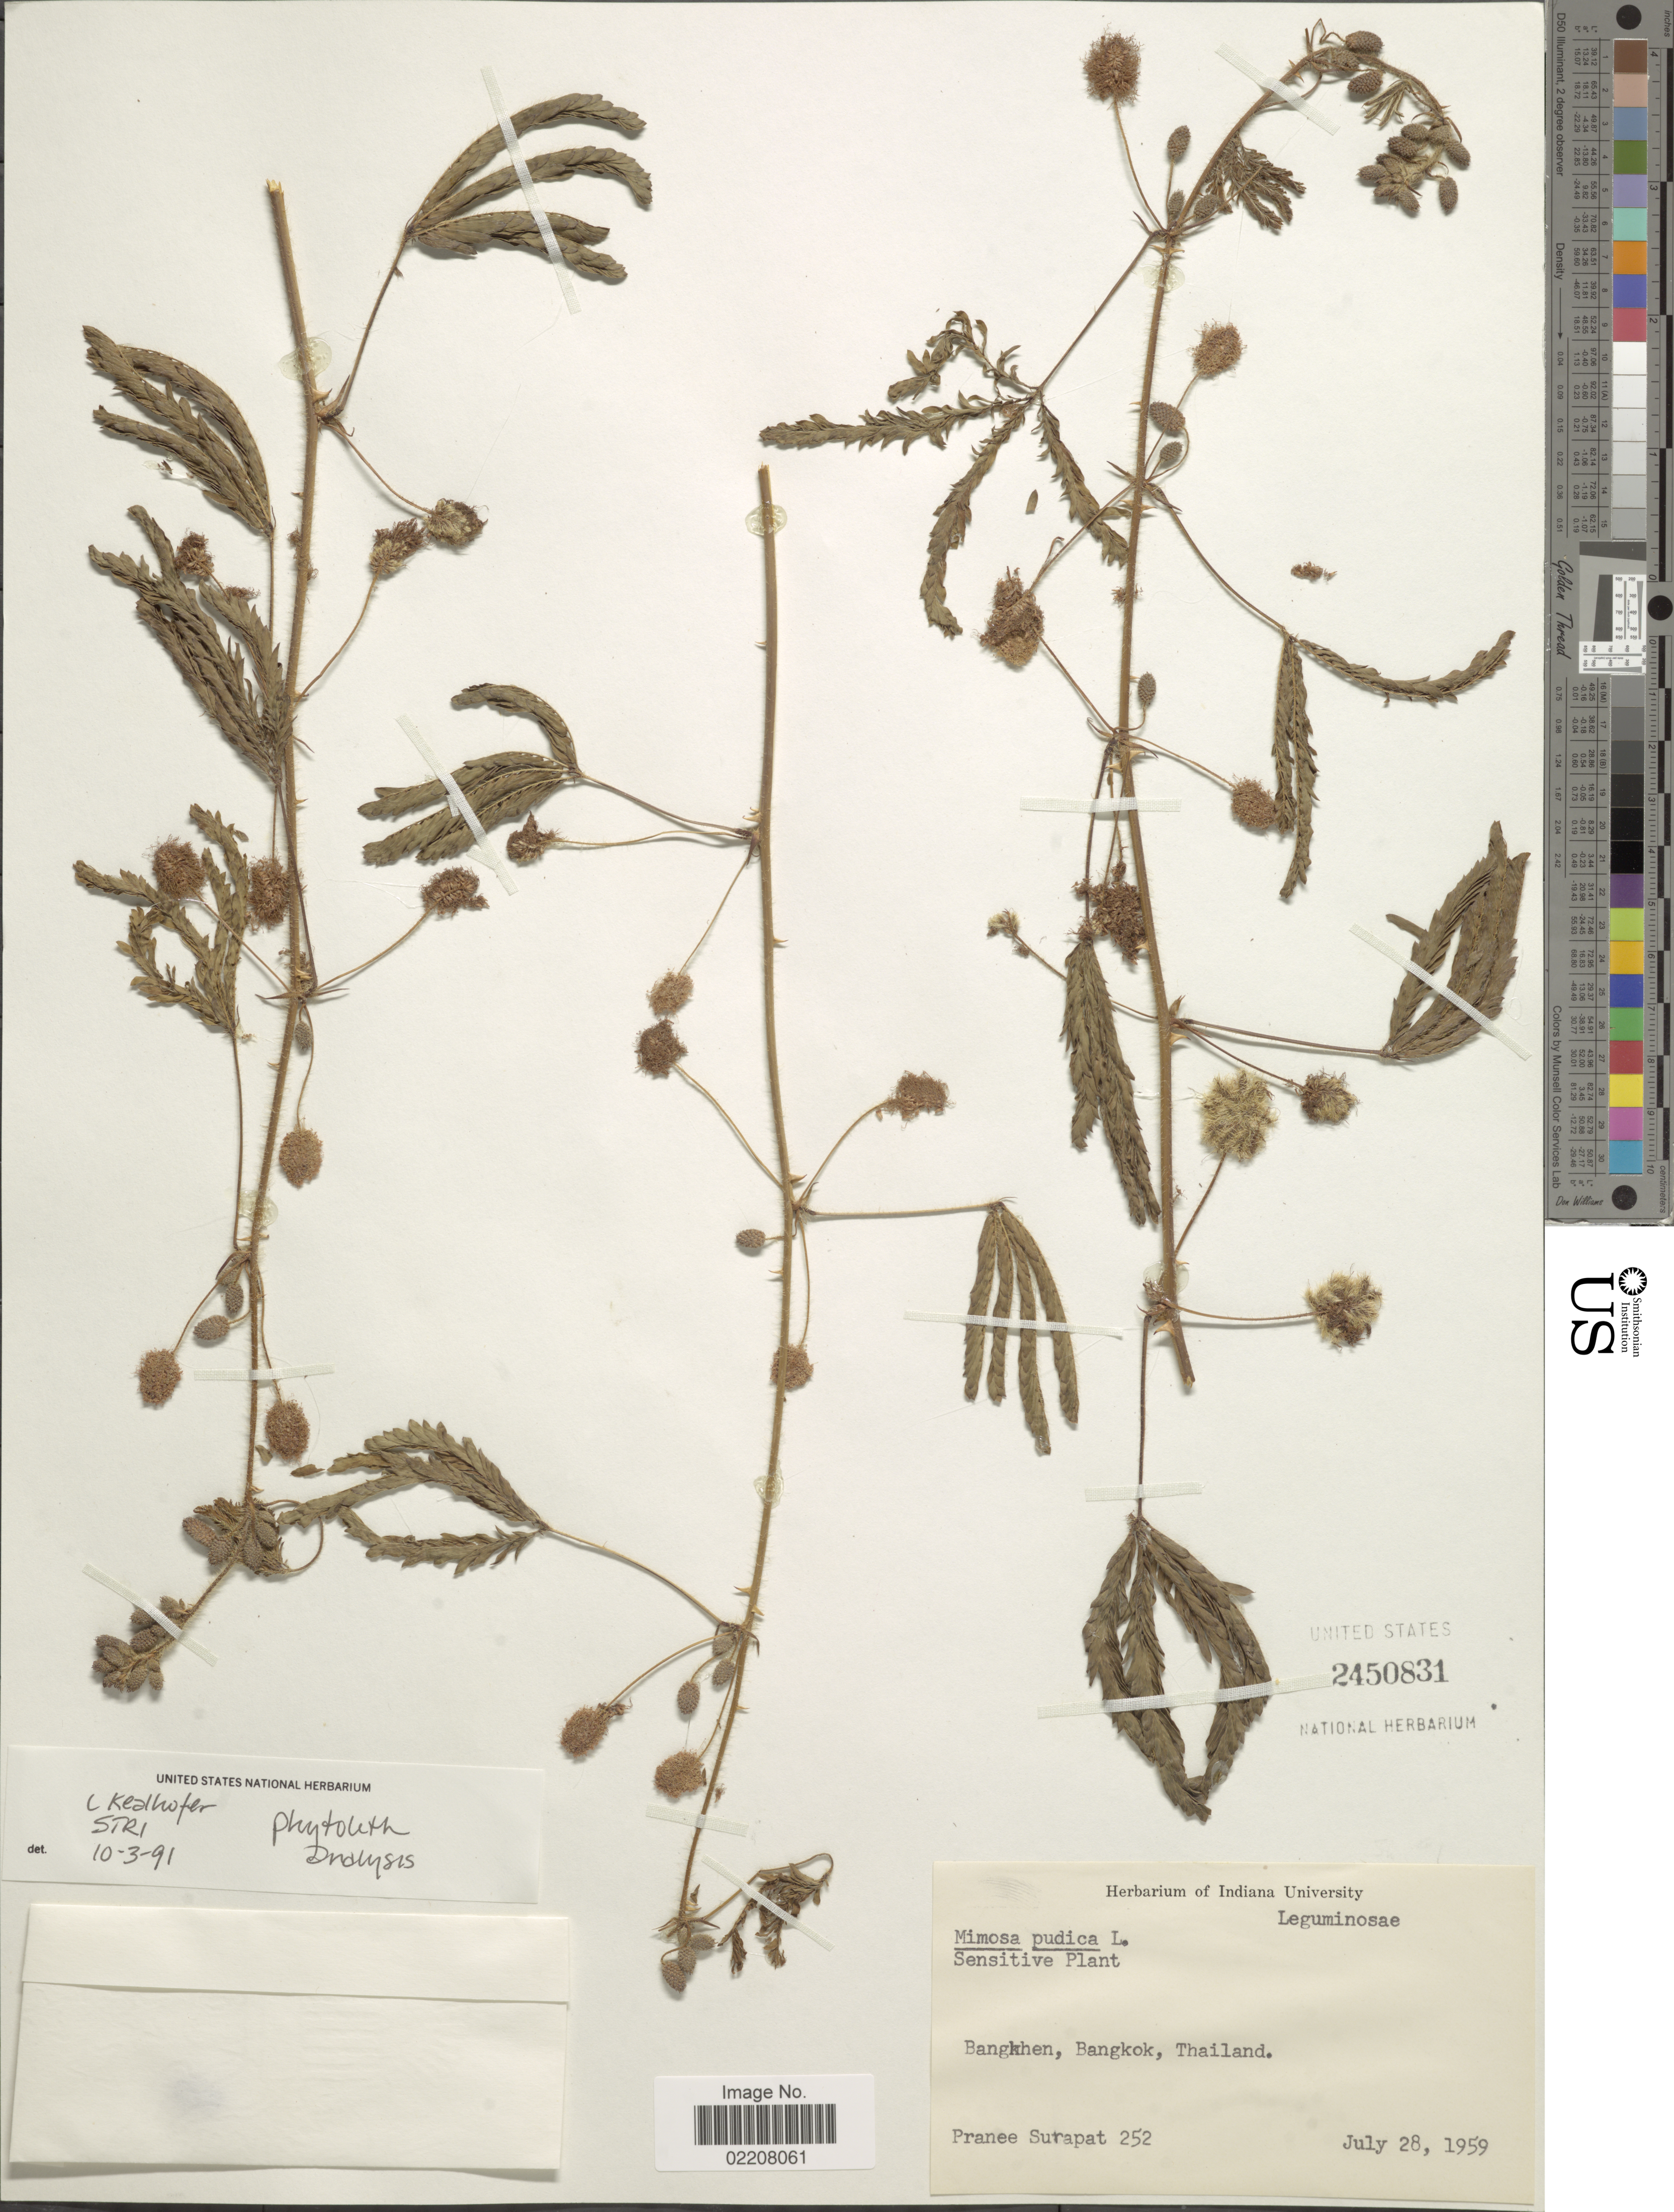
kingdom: Plantae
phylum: Tracheophyta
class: Magnoliopsida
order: Fabales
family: Fabaceae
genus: Mimosa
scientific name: Mimosa pudica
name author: L.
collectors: P. Surapat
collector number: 252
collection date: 1959-07-28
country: Thailand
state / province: Bangkok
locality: Bangkhen.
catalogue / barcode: US 2450831